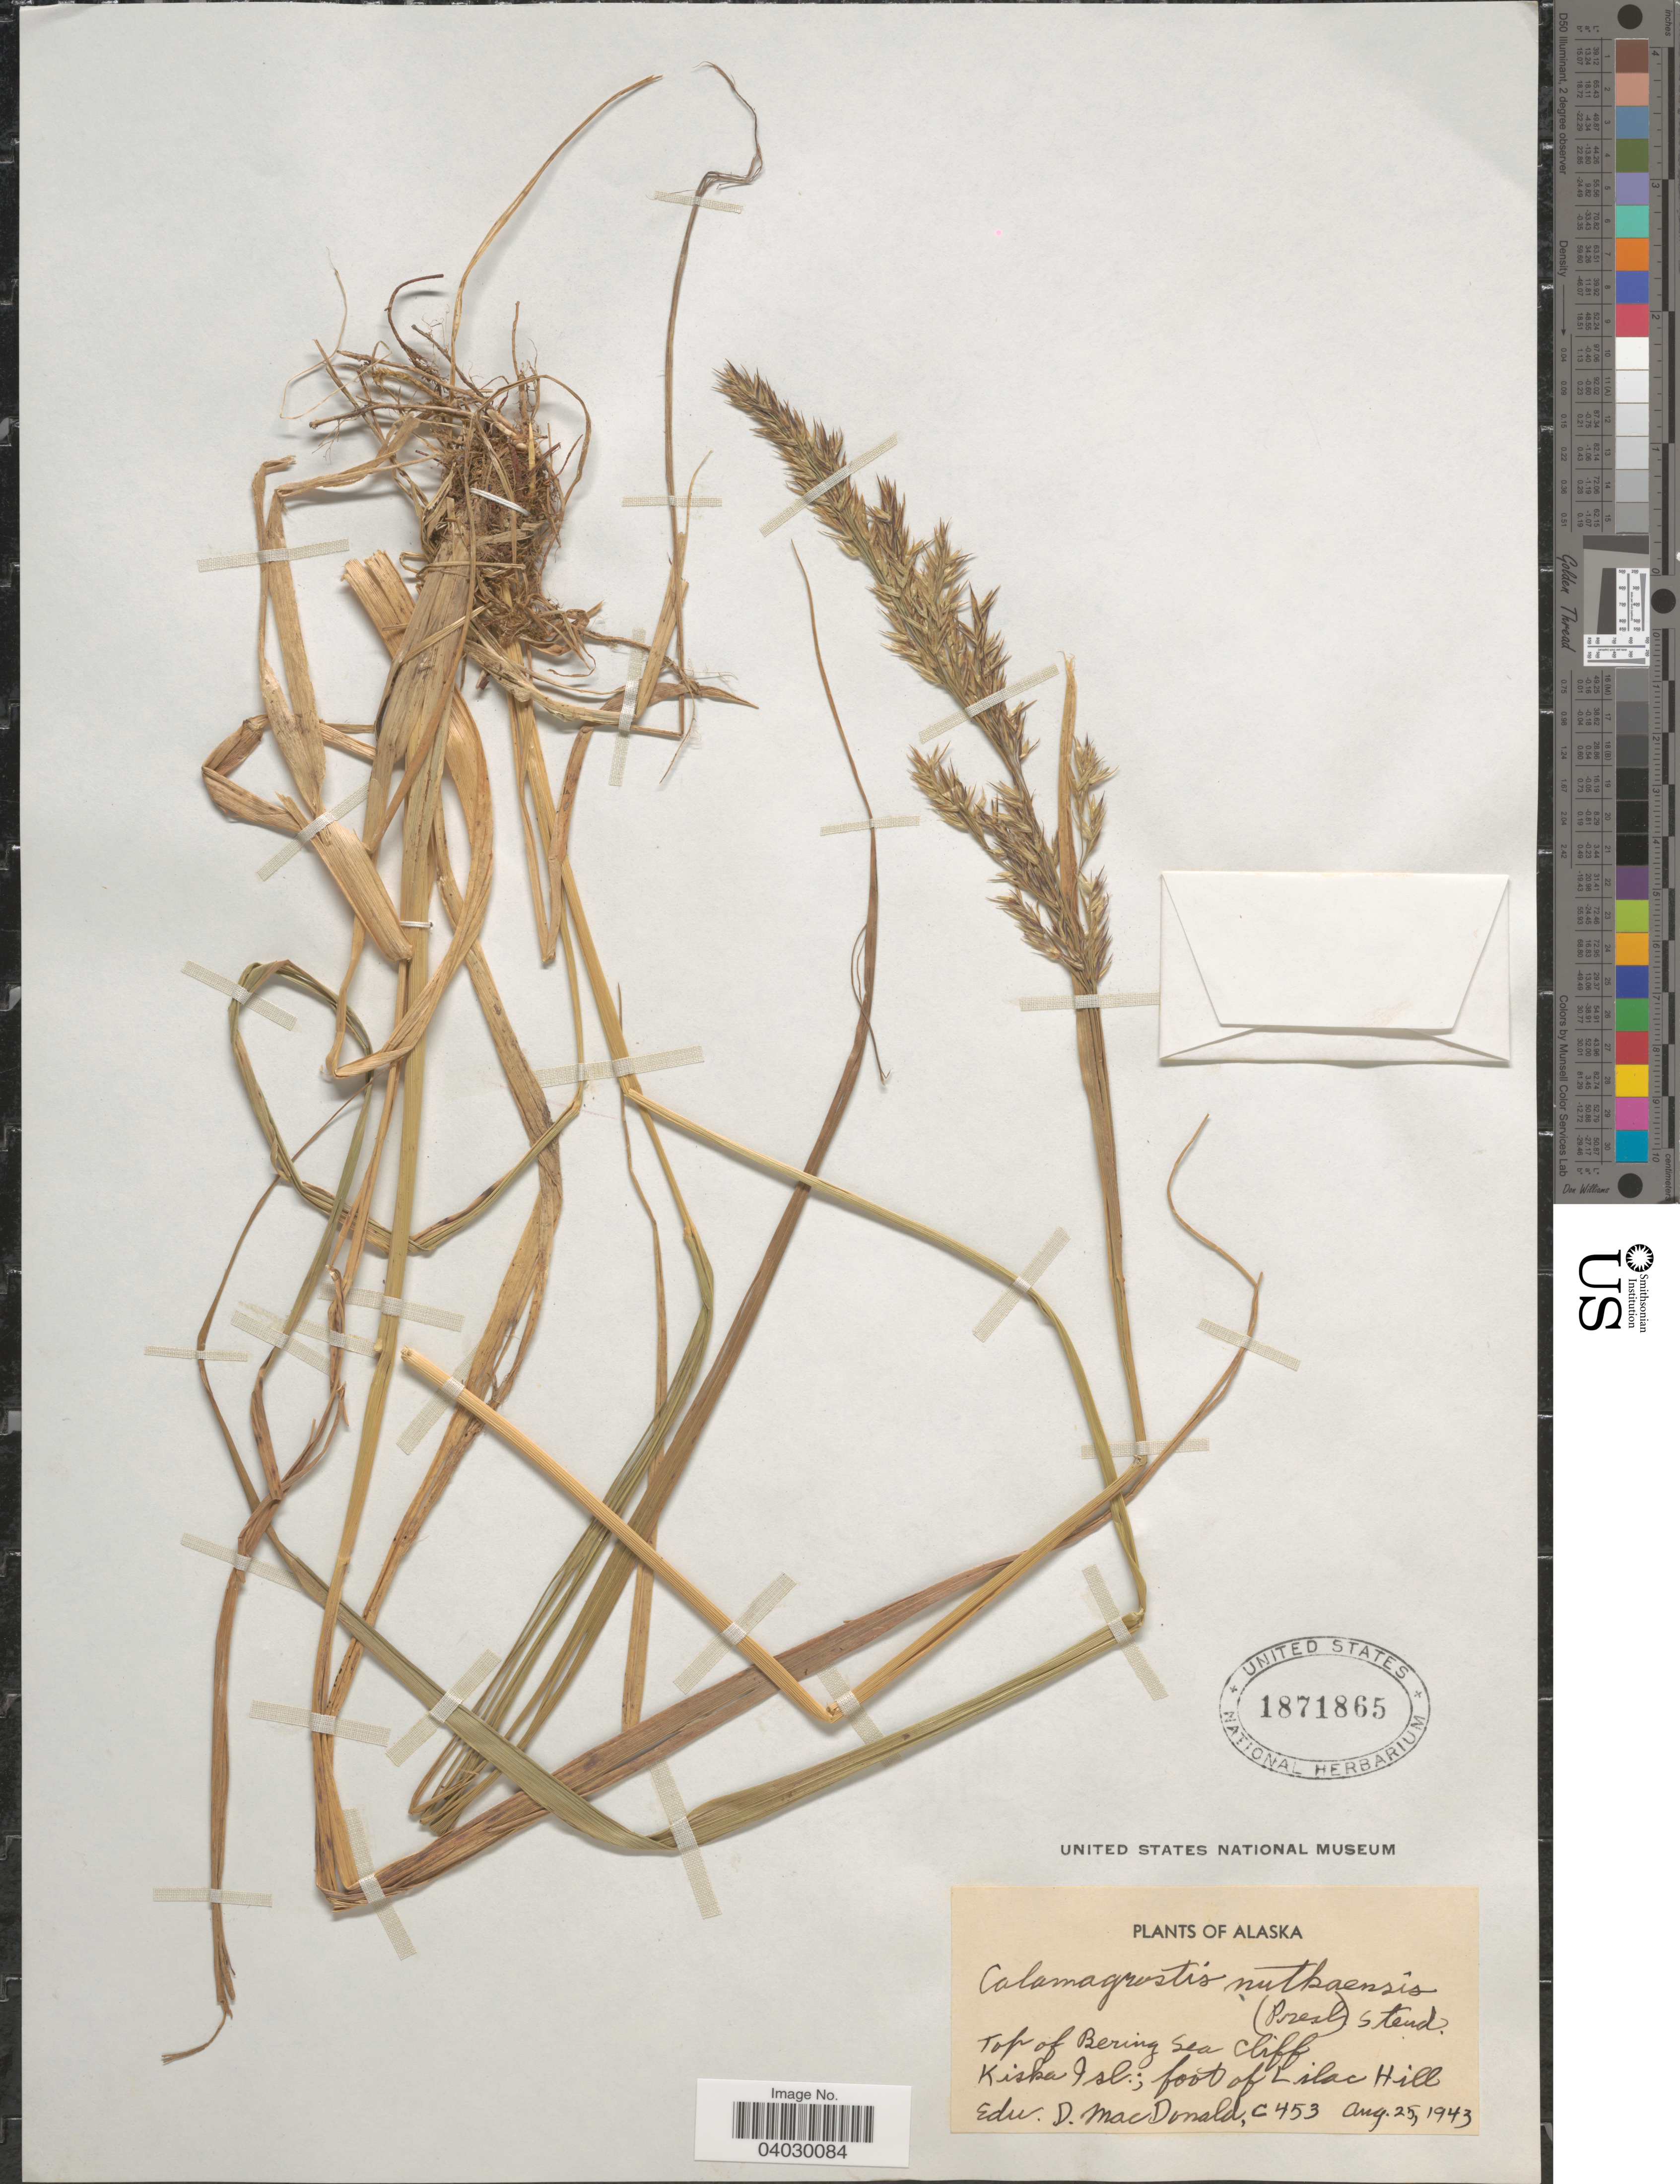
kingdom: Plantae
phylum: Tracheophyta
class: Liliopsida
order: Poales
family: Poaceae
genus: Calamagrostis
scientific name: Calamagrostis nutkaensis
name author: (J. Presl) Steud.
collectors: E. MacDonald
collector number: C 453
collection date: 1943-08-25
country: United States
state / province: Alaska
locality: Top of Bering Sea Cliff. Kiska Isl.; foot of Lilac Hill.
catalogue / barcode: US 1871865